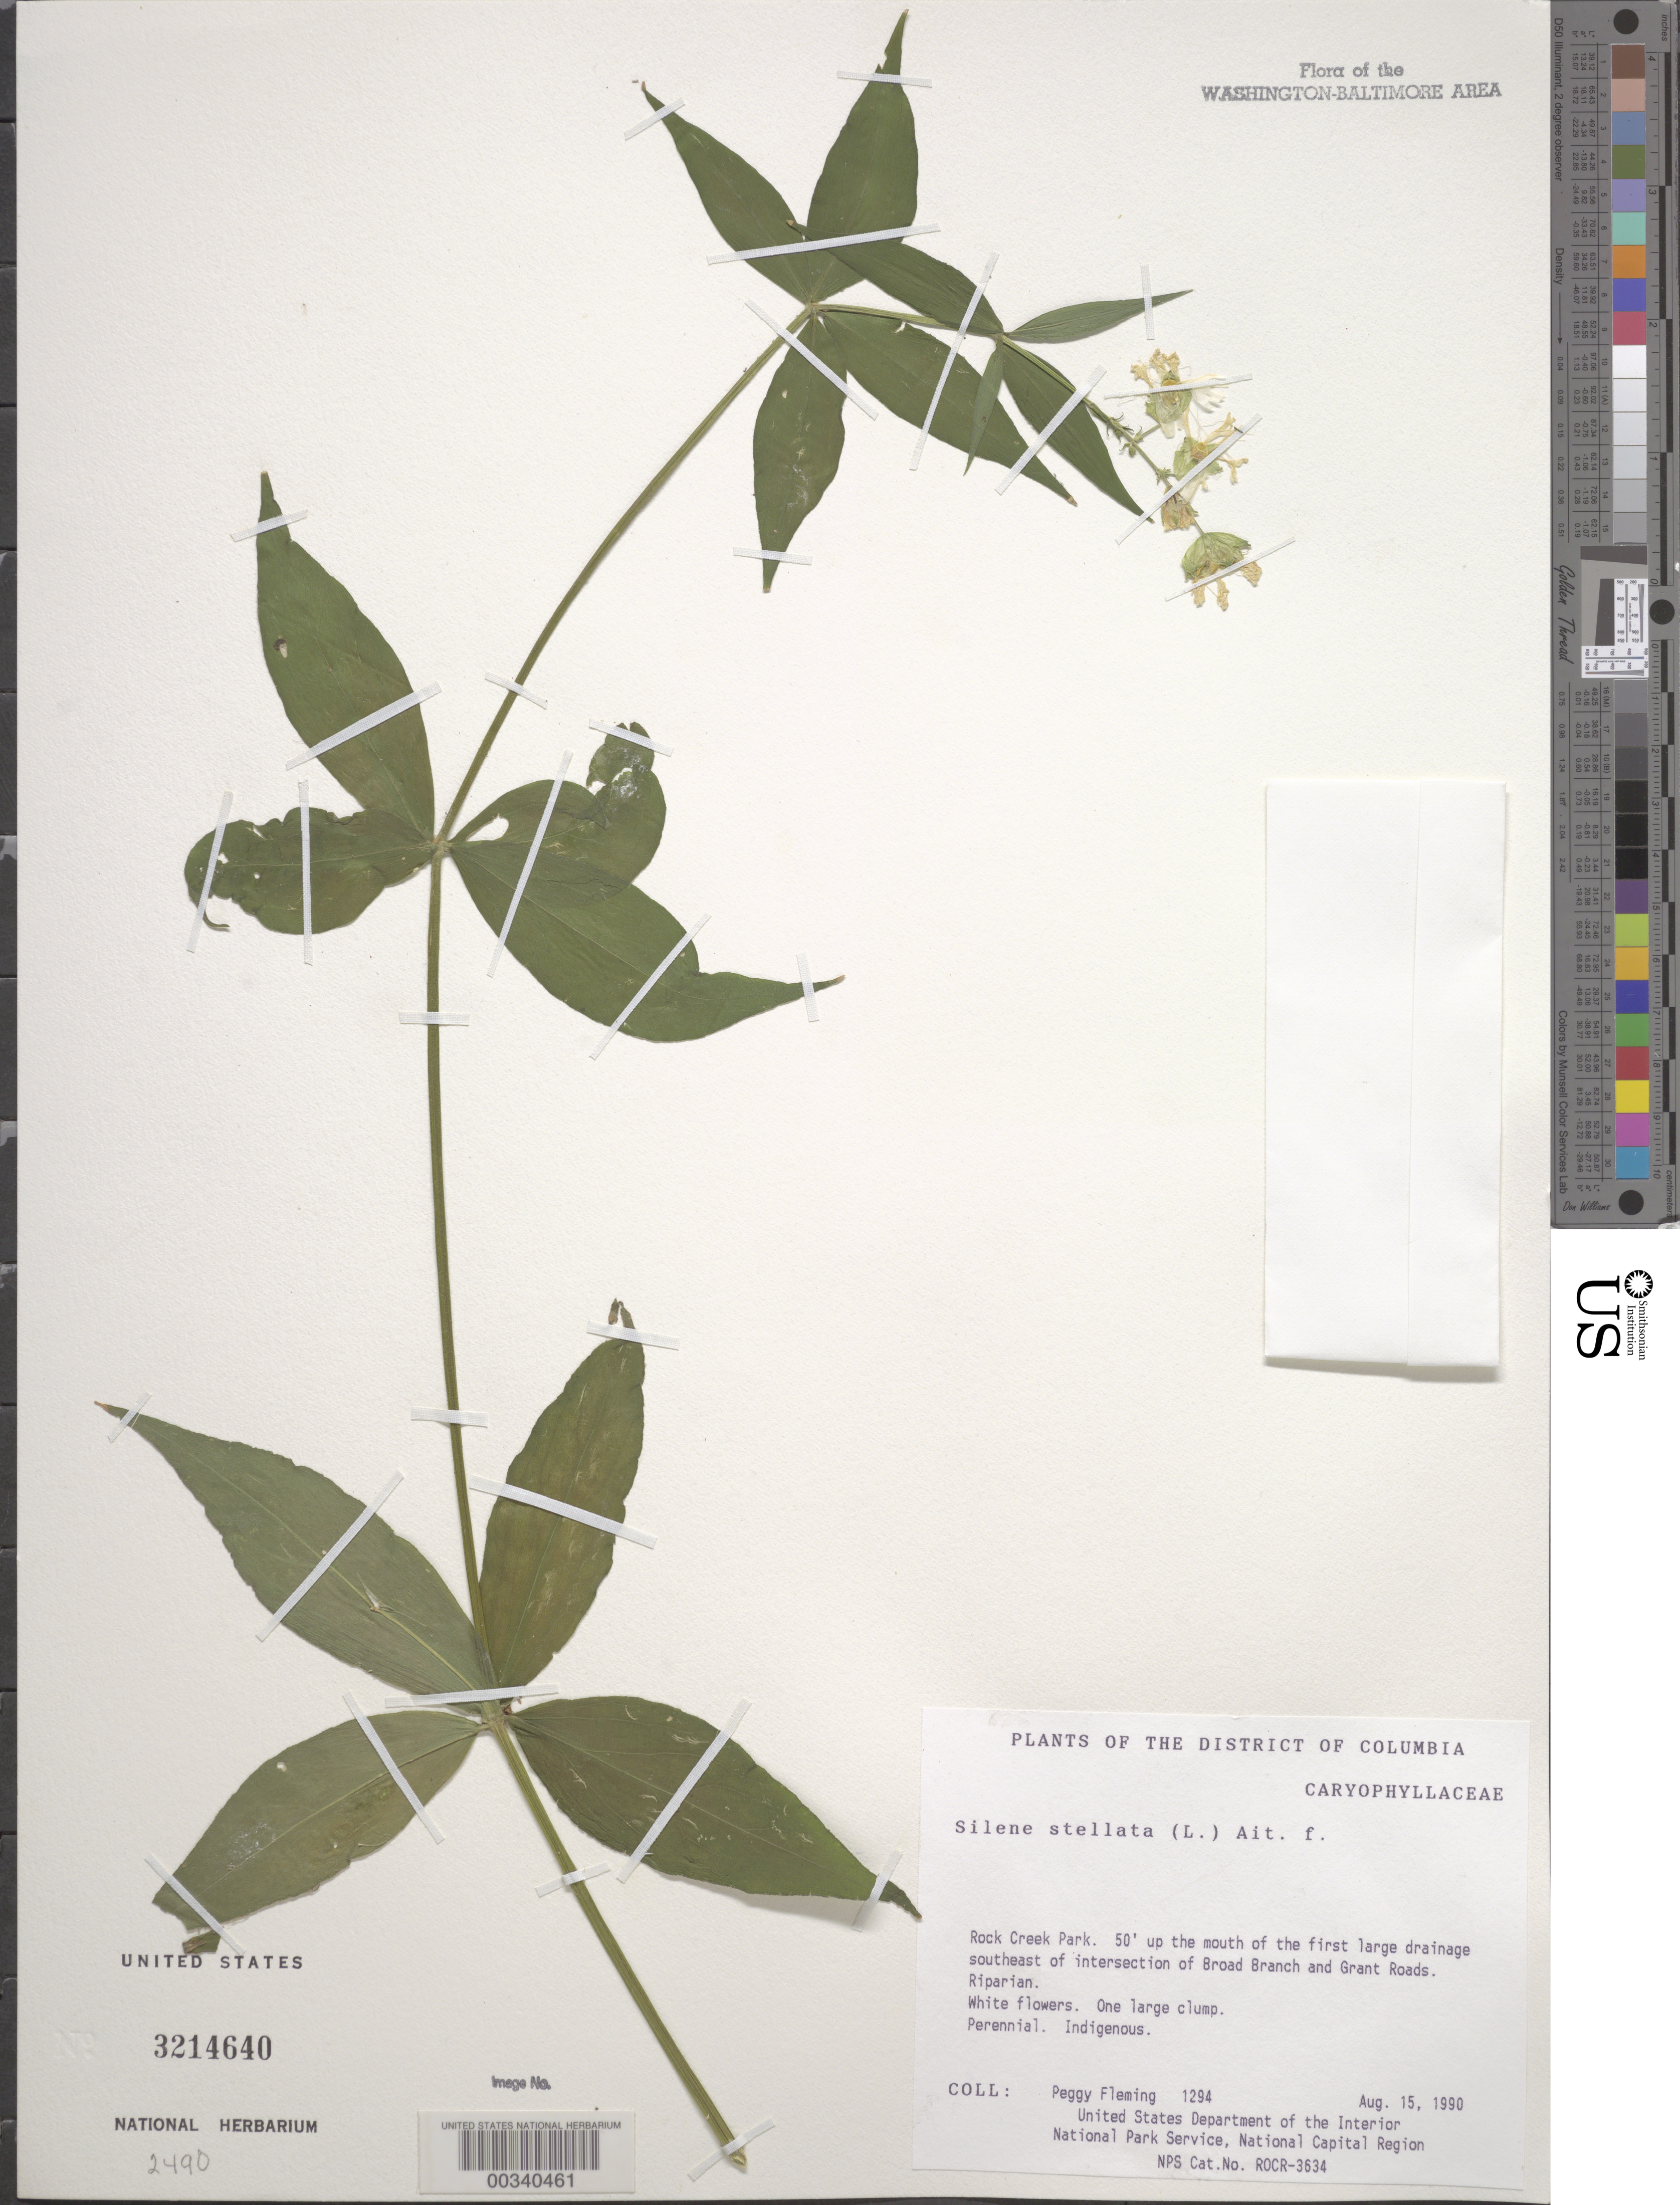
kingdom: Plantae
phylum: Tracheophyta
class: Magnoliopsida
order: Caryophyllales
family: Caryophyllaceae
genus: Silene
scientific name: Silene stellata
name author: (L.) Coyte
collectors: P. Fleming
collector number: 1294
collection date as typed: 15 Aug 1990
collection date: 1990-08-15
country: United States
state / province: District of Columbia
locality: Rock Creek Park, SE of intersection of Broad Branch and Grant Roads Rock Creek Park & vicinity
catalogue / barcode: US 3214640